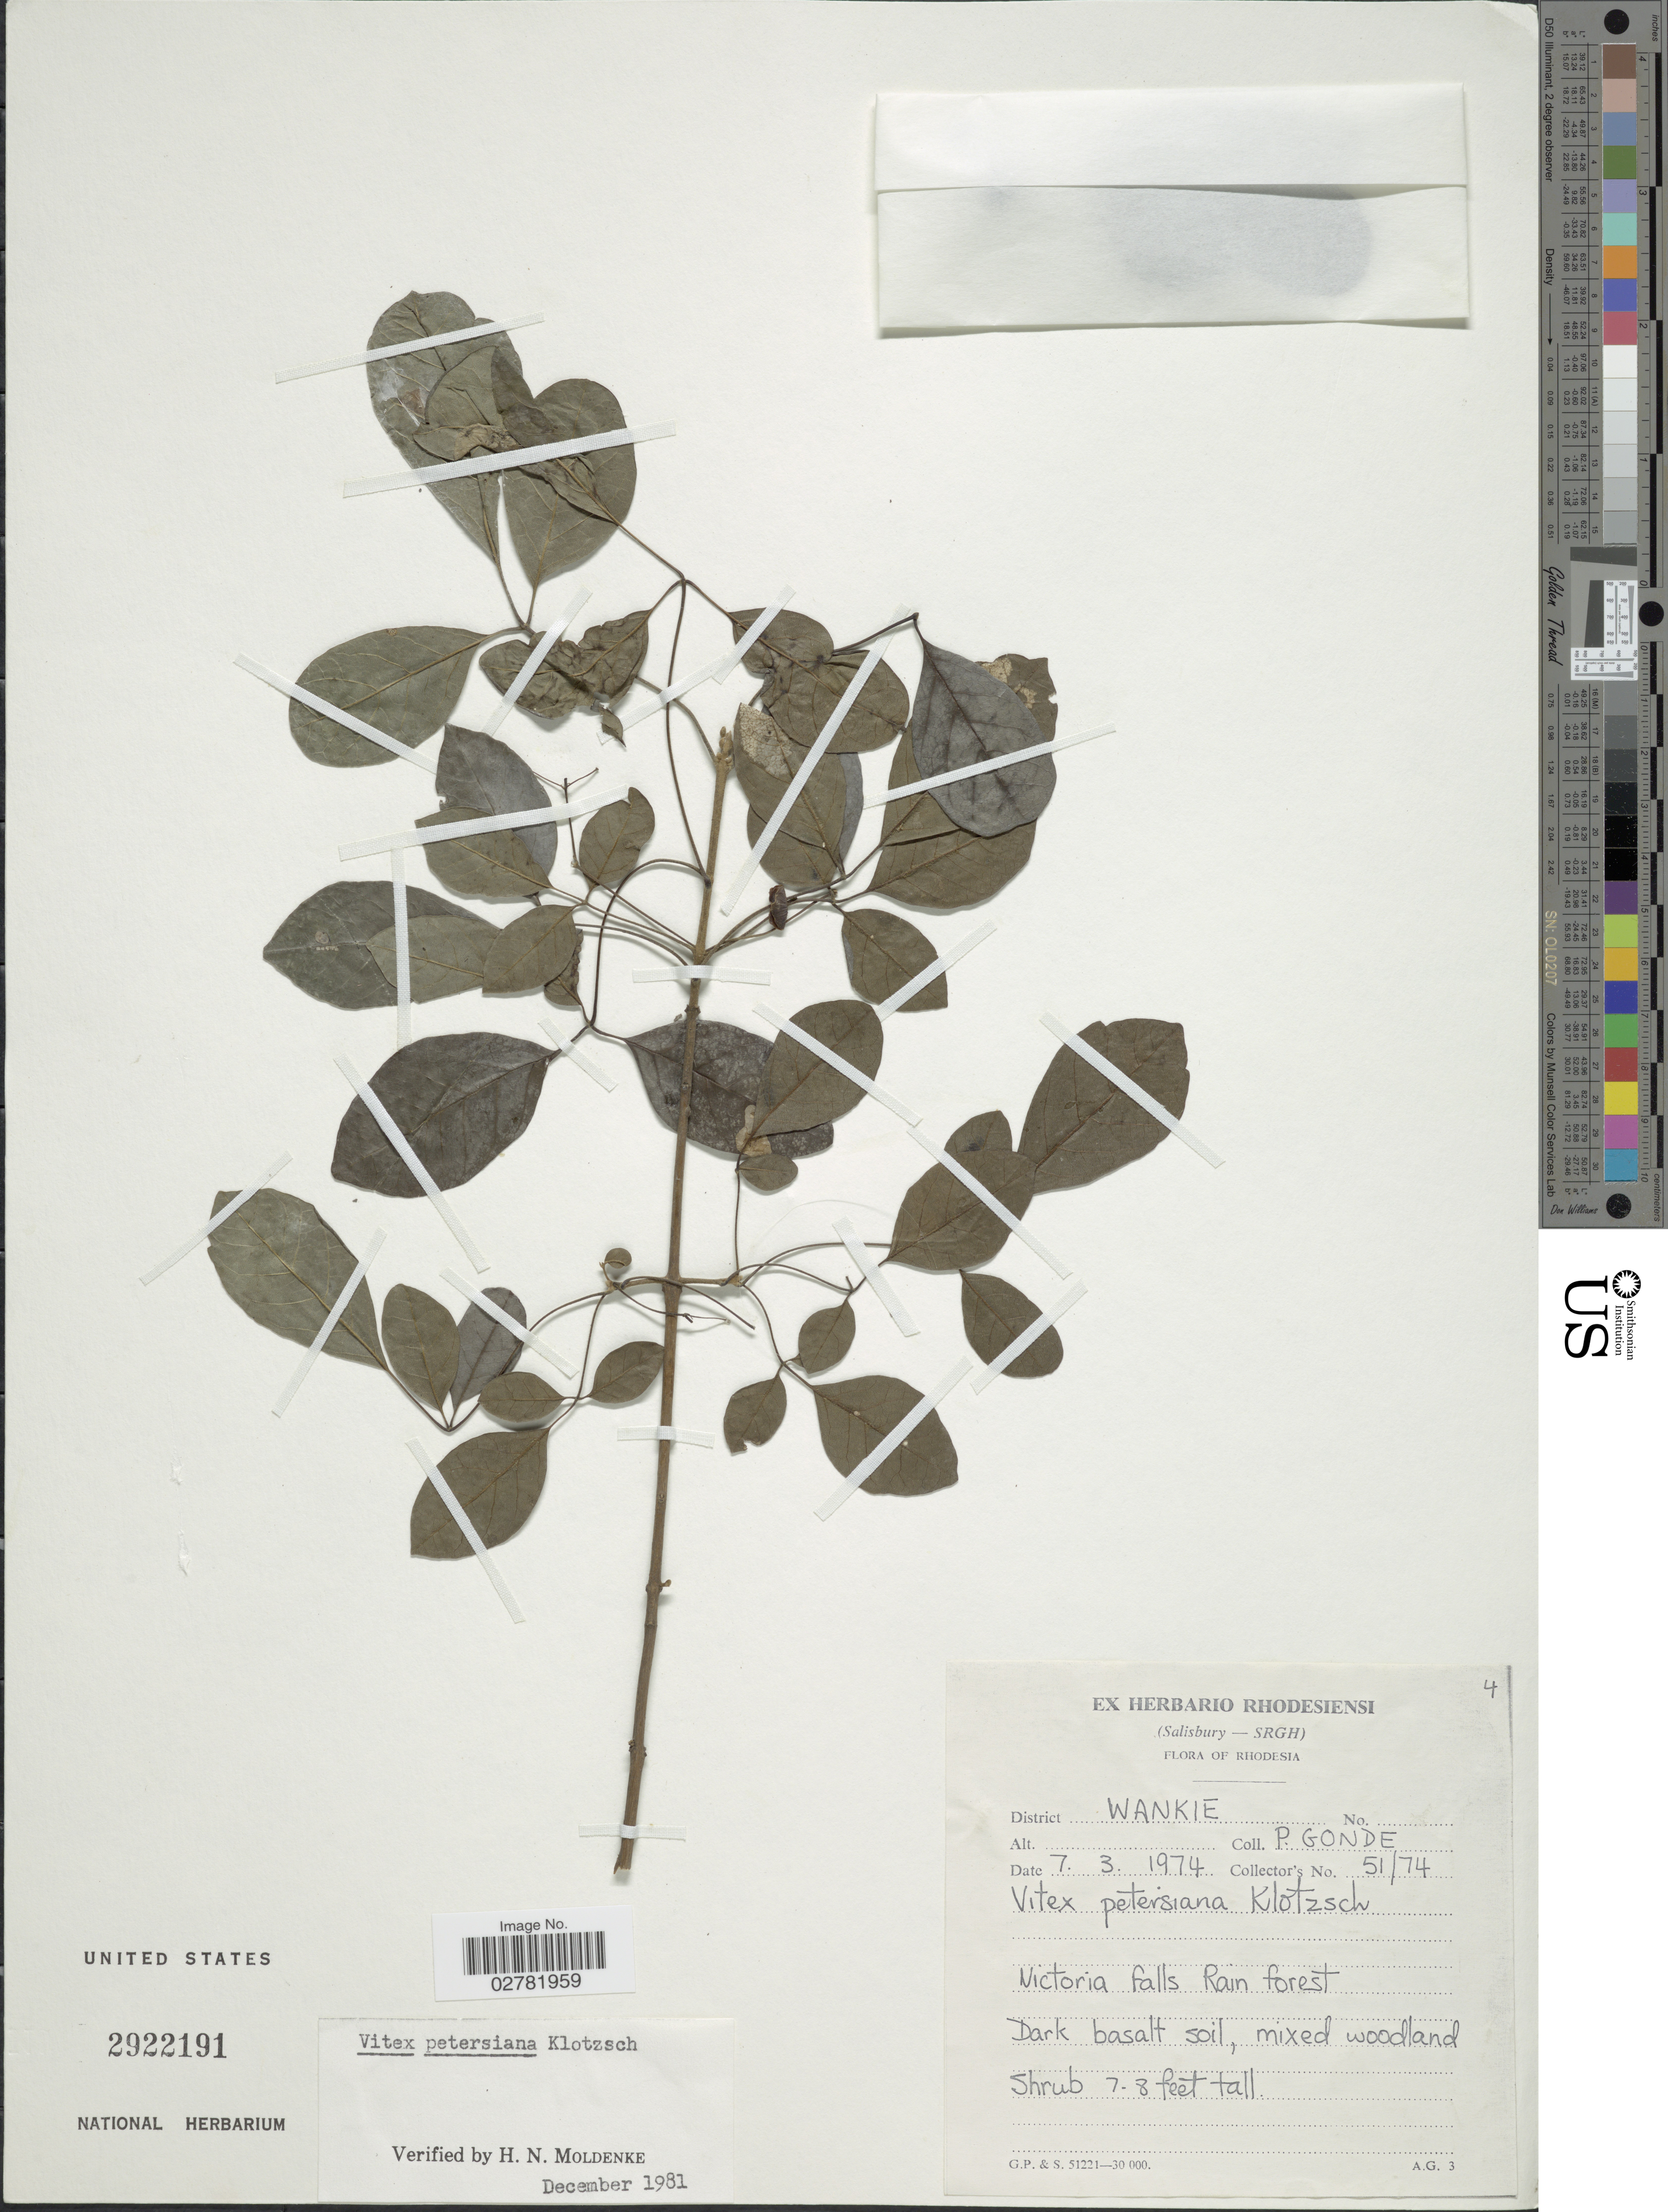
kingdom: Plantae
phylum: Tracheophyta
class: Magnoliopsida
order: Lamiales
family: Lamiaceae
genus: Vitex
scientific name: Vitex petersiana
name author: Klotzsch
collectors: P. Gonde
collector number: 51/74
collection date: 1974-03-07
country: Zimbabwe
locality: Rhodesia. District Wankie. Victoria falls Rain forest.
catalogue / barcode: US 2922191